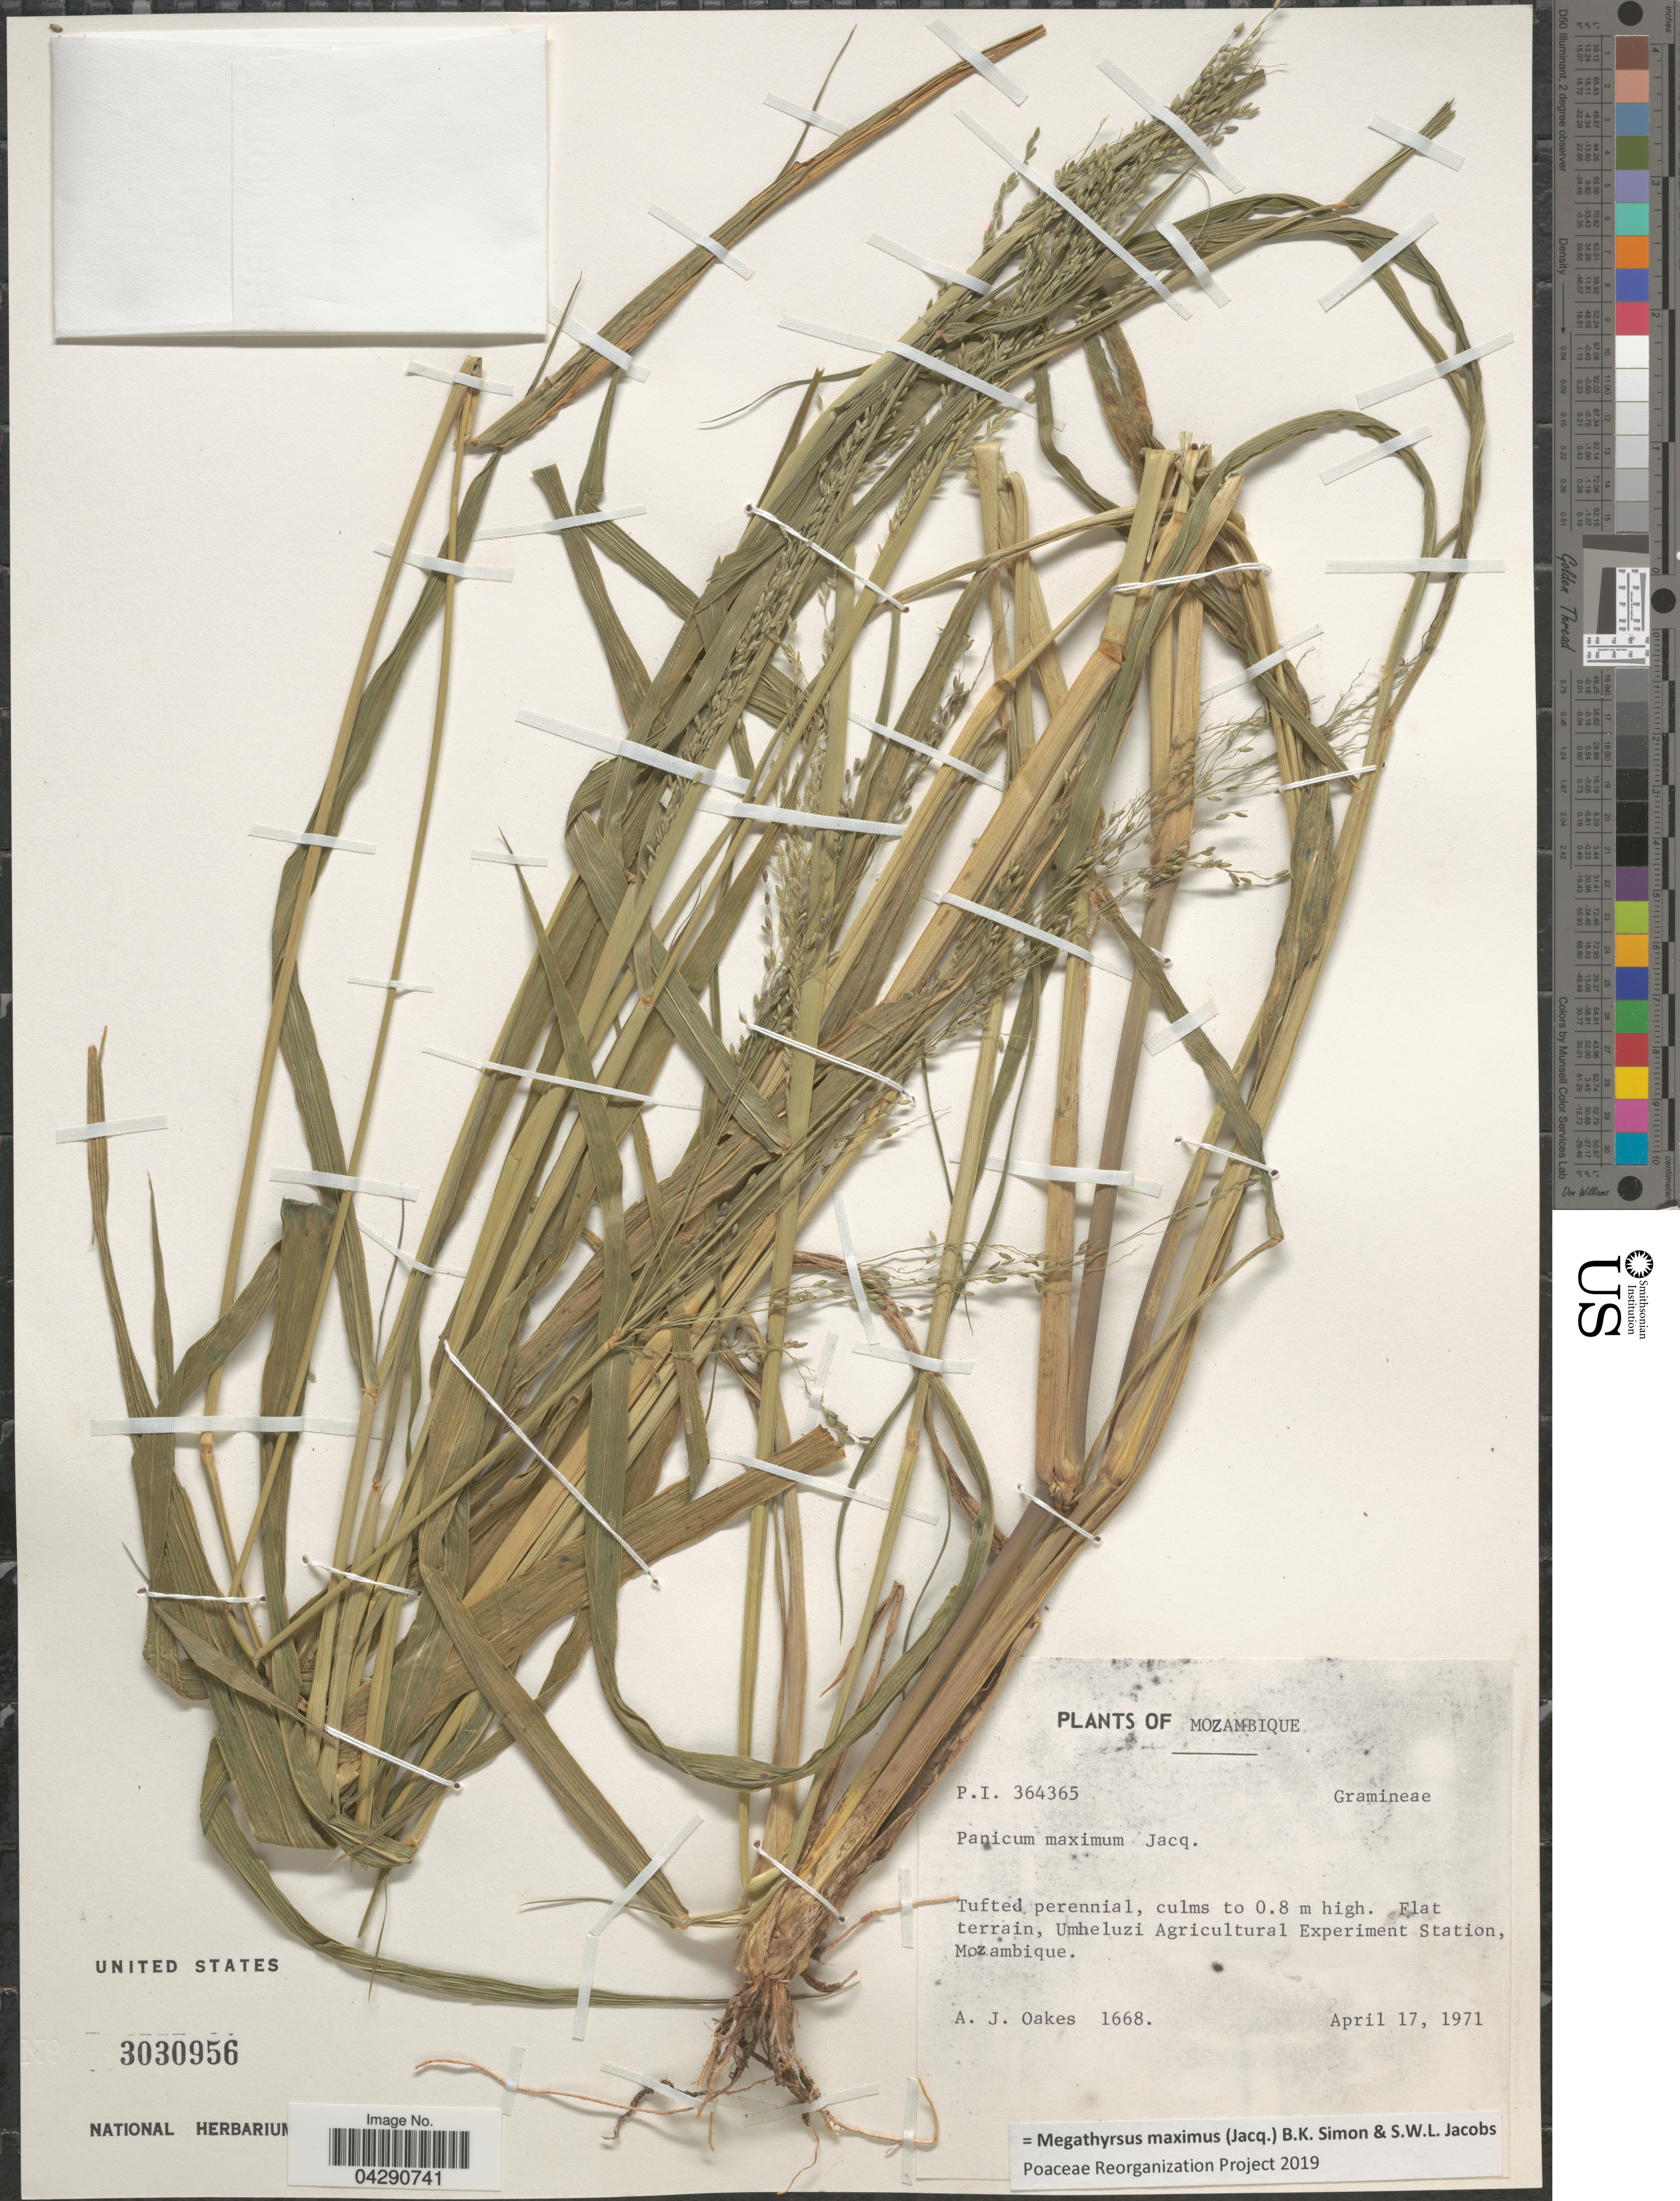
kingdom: Plantae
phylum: Tracheophyta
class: Liliopsida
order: Poales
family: Poaceae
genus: Megathyrsus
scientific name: Megathyrsus maximus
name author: (Jacq.) B.K. Simon & S.W.L. Jacobs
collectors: A. Oakes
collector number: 1668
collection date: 1971-04-17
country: Mozambique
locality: Flat terrain, Umheluzi Agricultural Experiment Station.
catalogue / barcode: US 3030956